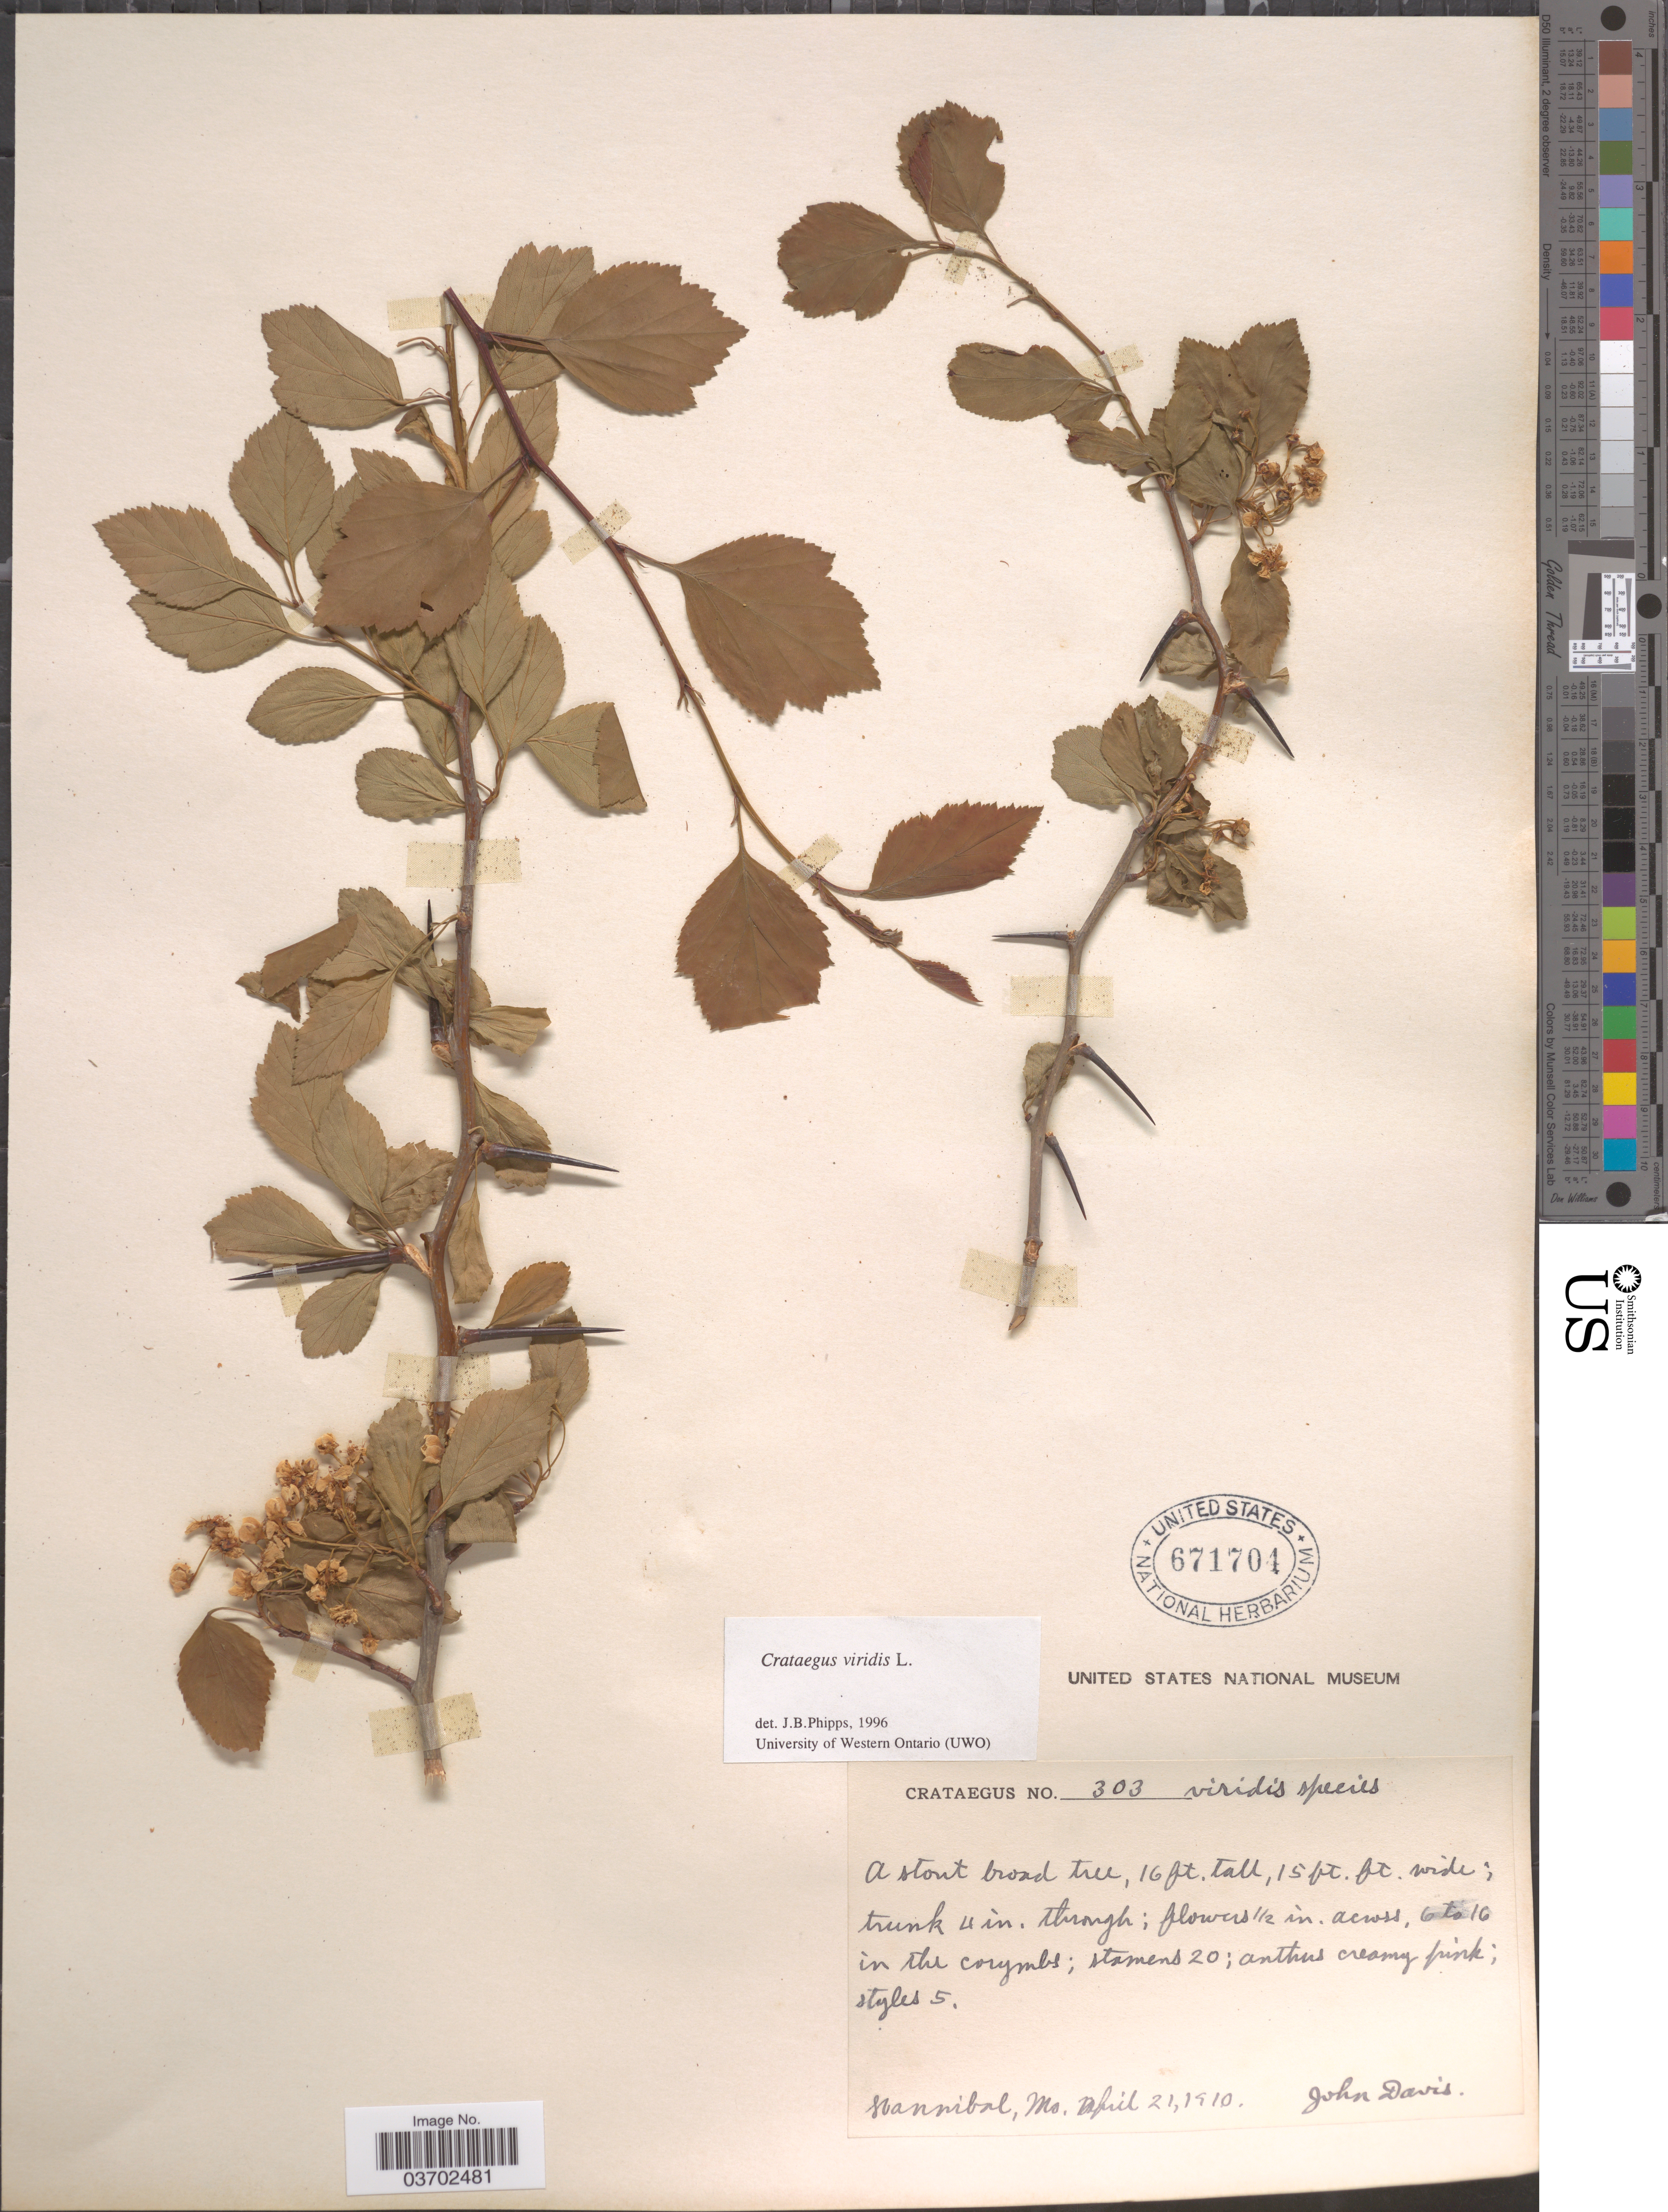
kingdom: Plantae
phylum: Tracheophyta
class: Magnoliopsida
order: Rosales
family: Rosaceae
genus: Crataegus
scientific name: Crataegus viridis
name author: L.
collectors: J. Davis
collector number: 303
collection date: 1910-04-21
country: United States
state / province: Missouri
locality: Hannibal.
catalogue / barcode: US 671704